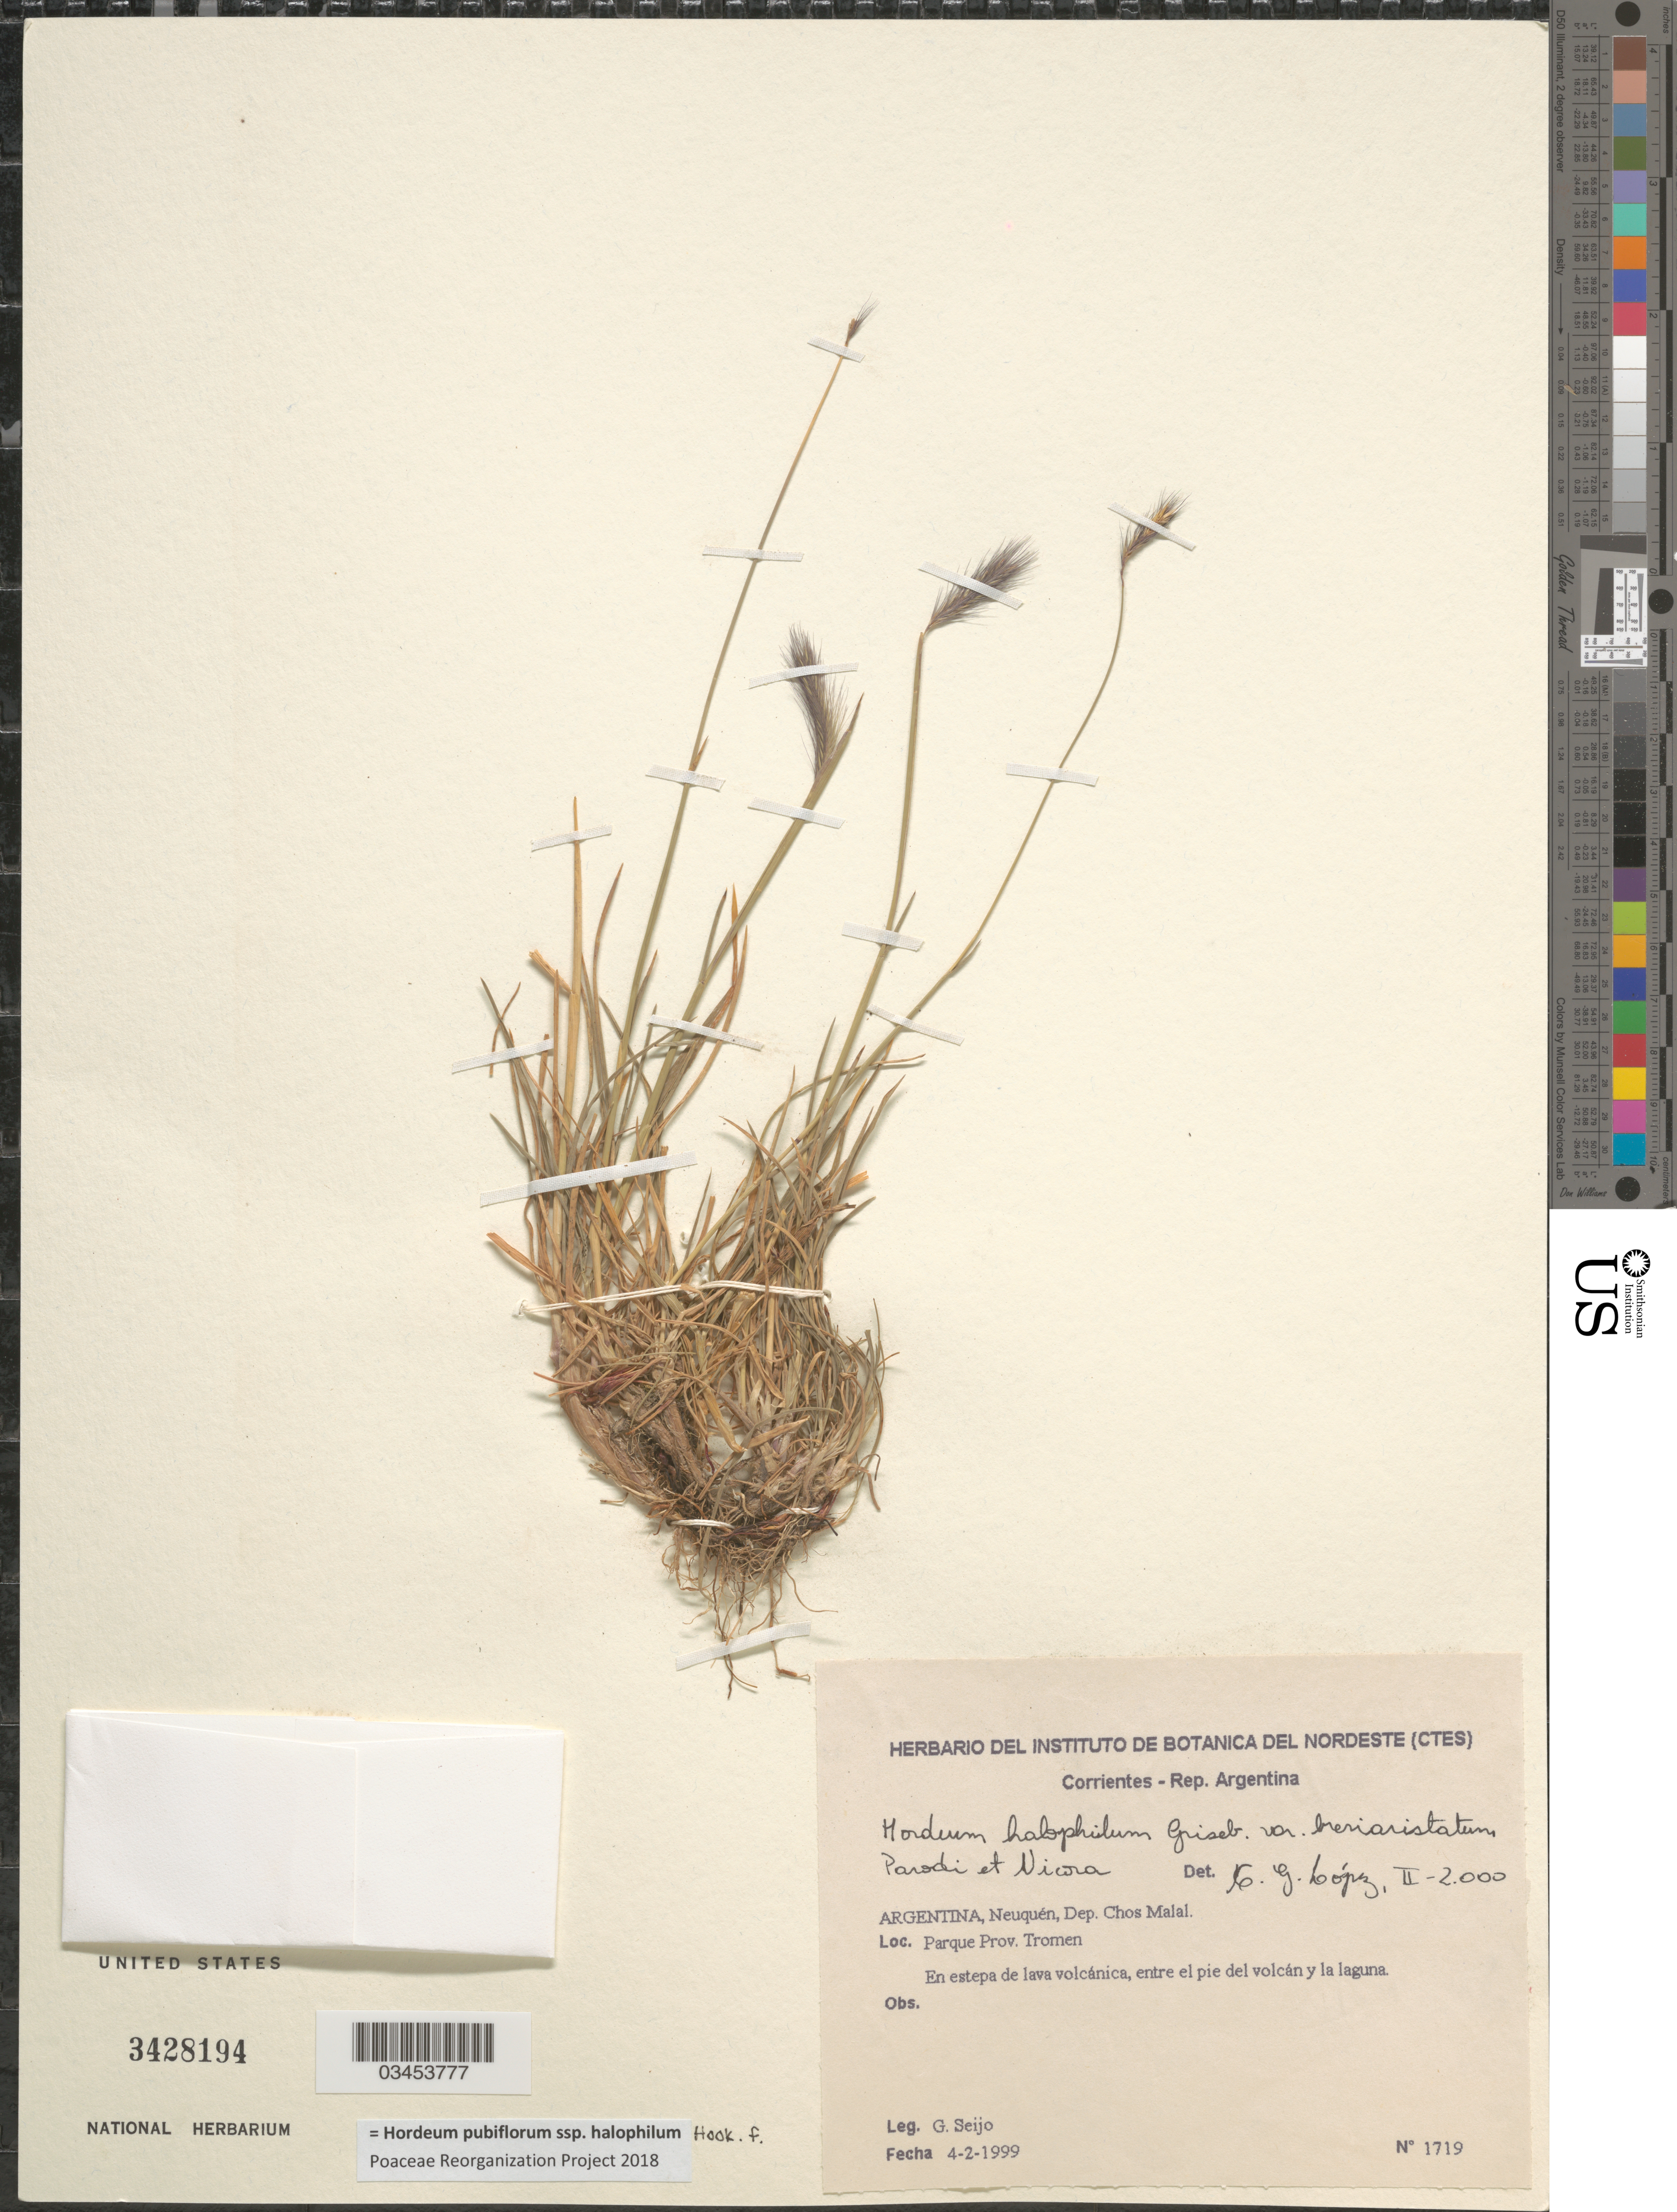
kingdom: Plantae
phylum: Tracheophyta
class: Liliopsida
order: Poales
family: Poaceae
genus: Hordeum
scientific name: Hordeum pubiflorum subsp. halophilum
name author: Hook. f.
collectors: G. Seijo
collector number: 1719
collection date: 1999-02-04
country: Argentina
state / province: Neuquen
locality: Dep. Chos Malal. Parque Prov. Tromen.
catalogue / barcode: US 3428194